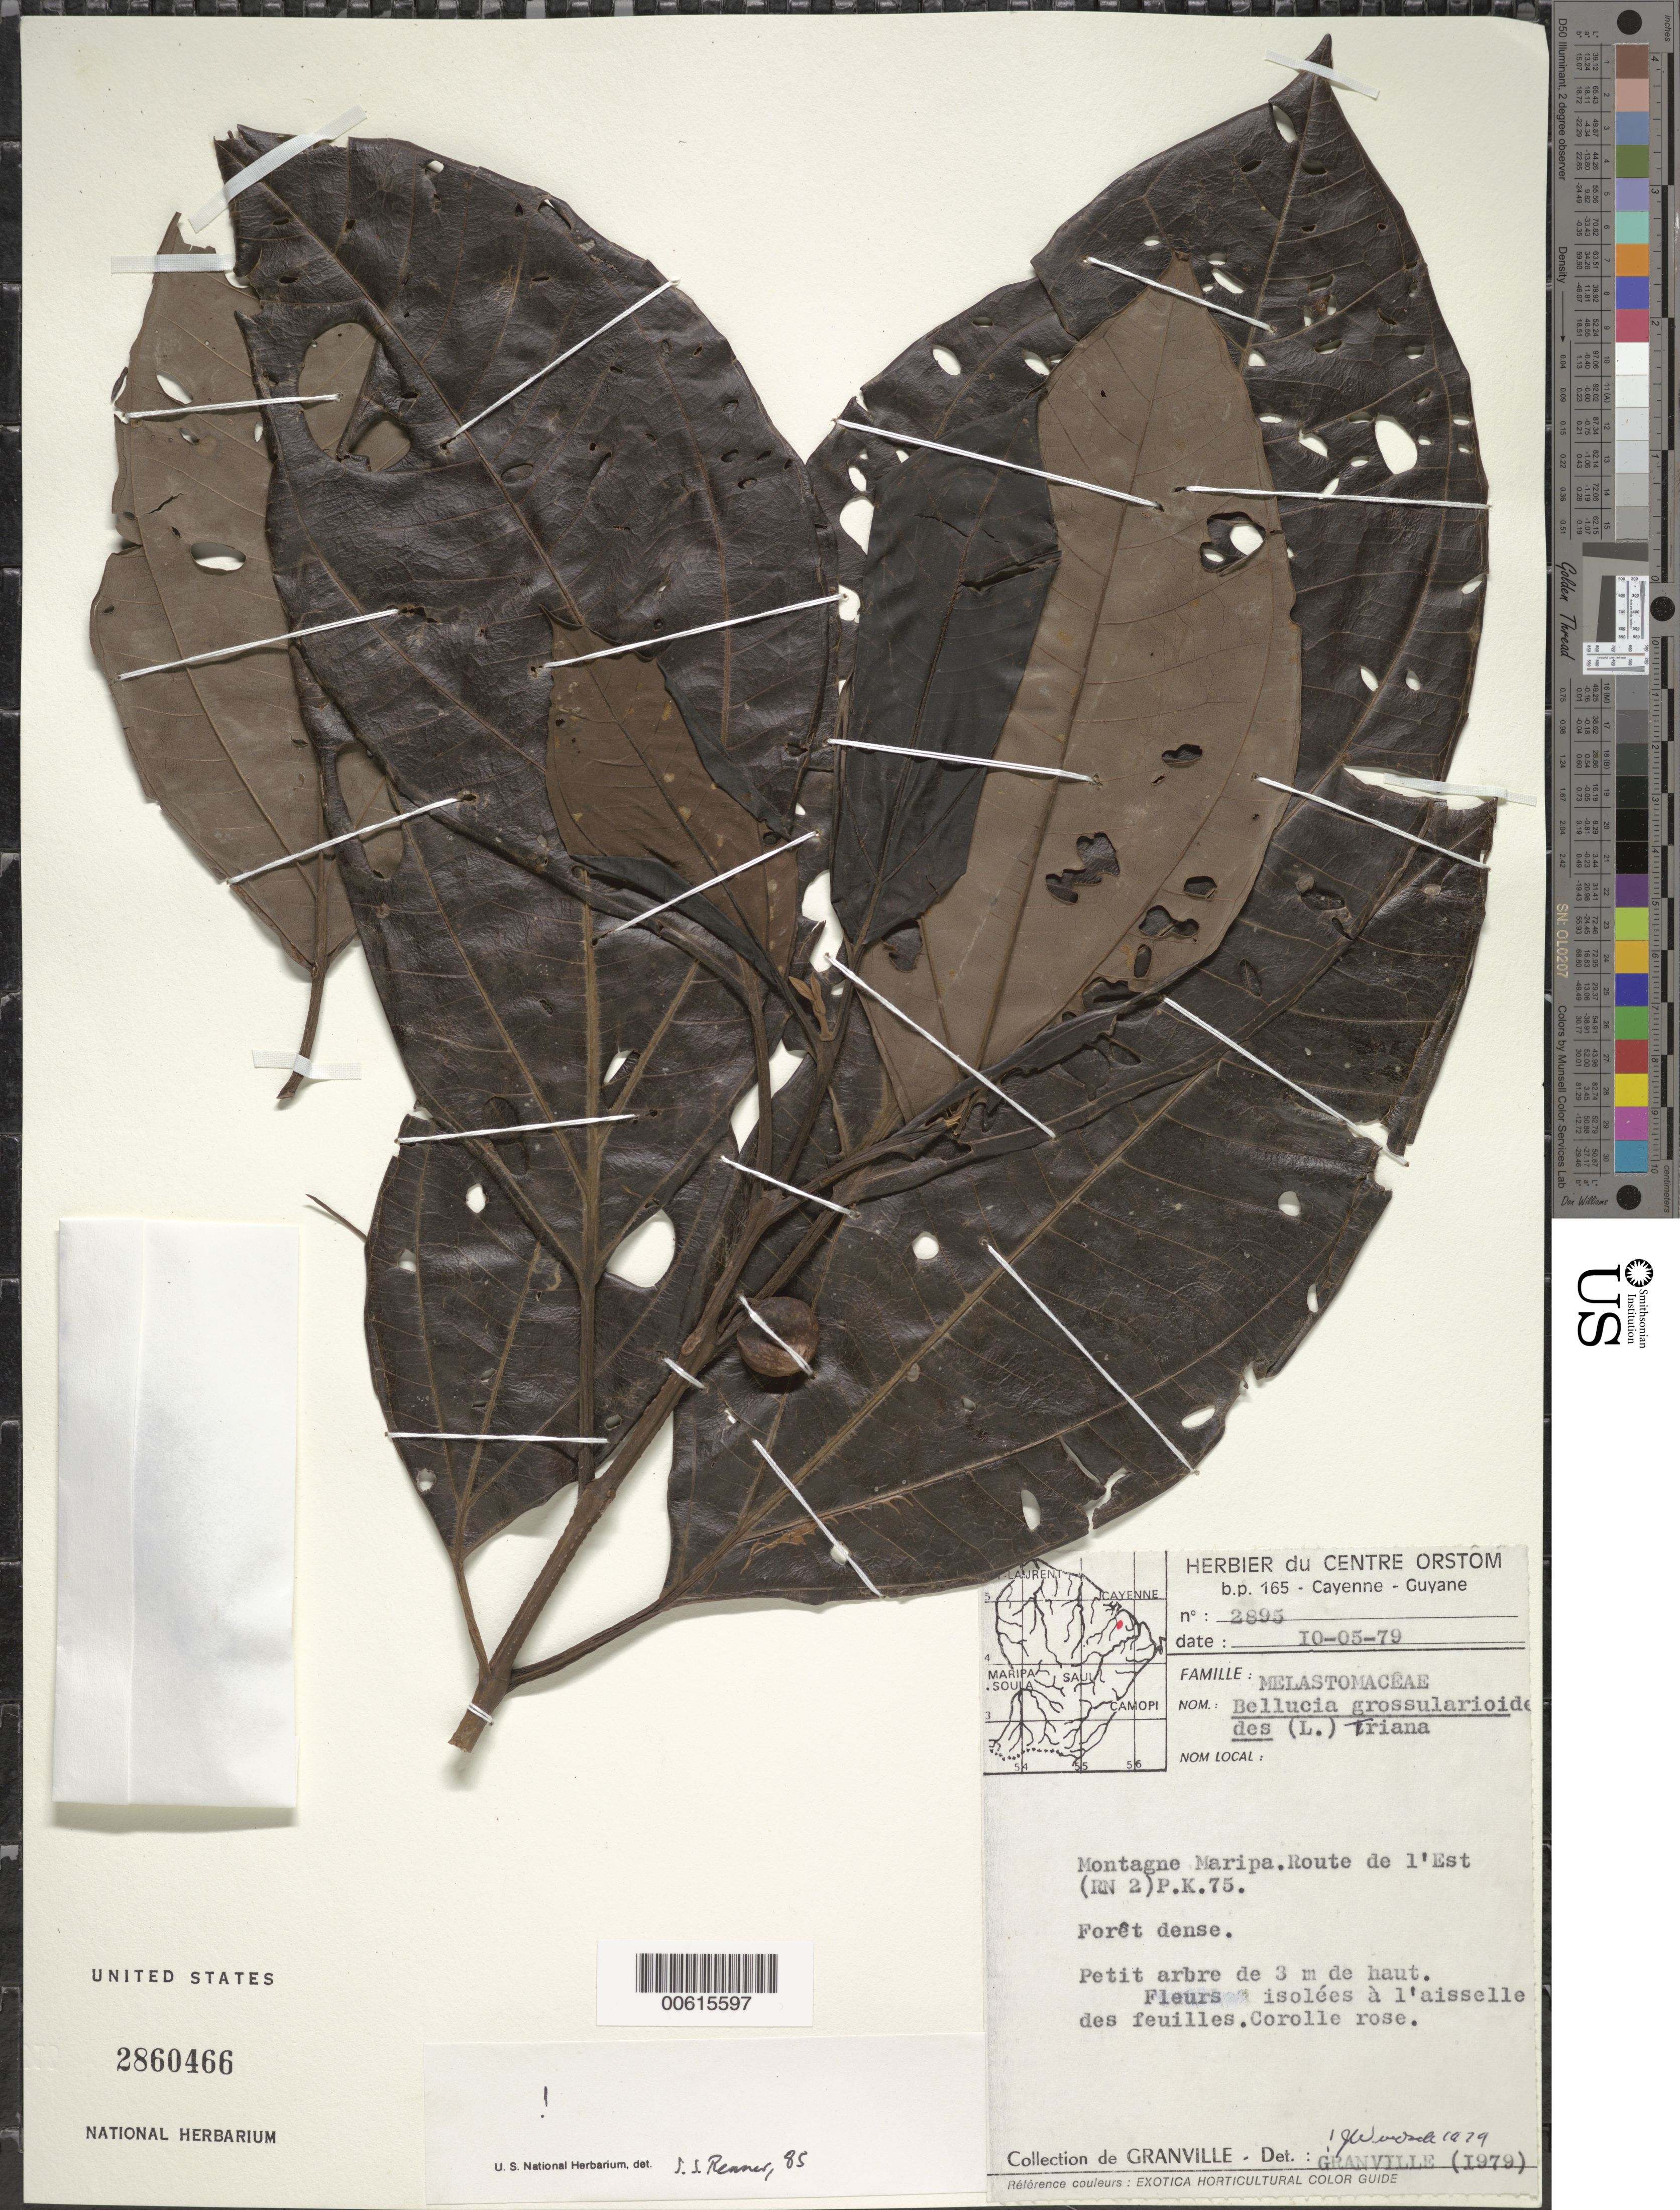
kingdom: Plantae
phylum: Tracheophyta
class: Magnoliopsida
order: Myrtales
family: Melastomataceae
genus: Bellucia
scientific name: Bellucia grossularioides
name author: (L.) Triana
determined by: Renner, S. S.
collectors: J.-J. de Granville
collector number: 2895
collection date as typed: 10-May-79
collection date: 1979-05-10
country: French Guiana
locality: Montagne Maripa, Route de l'Est (RN 2) PK 75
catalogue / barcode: US 2860466